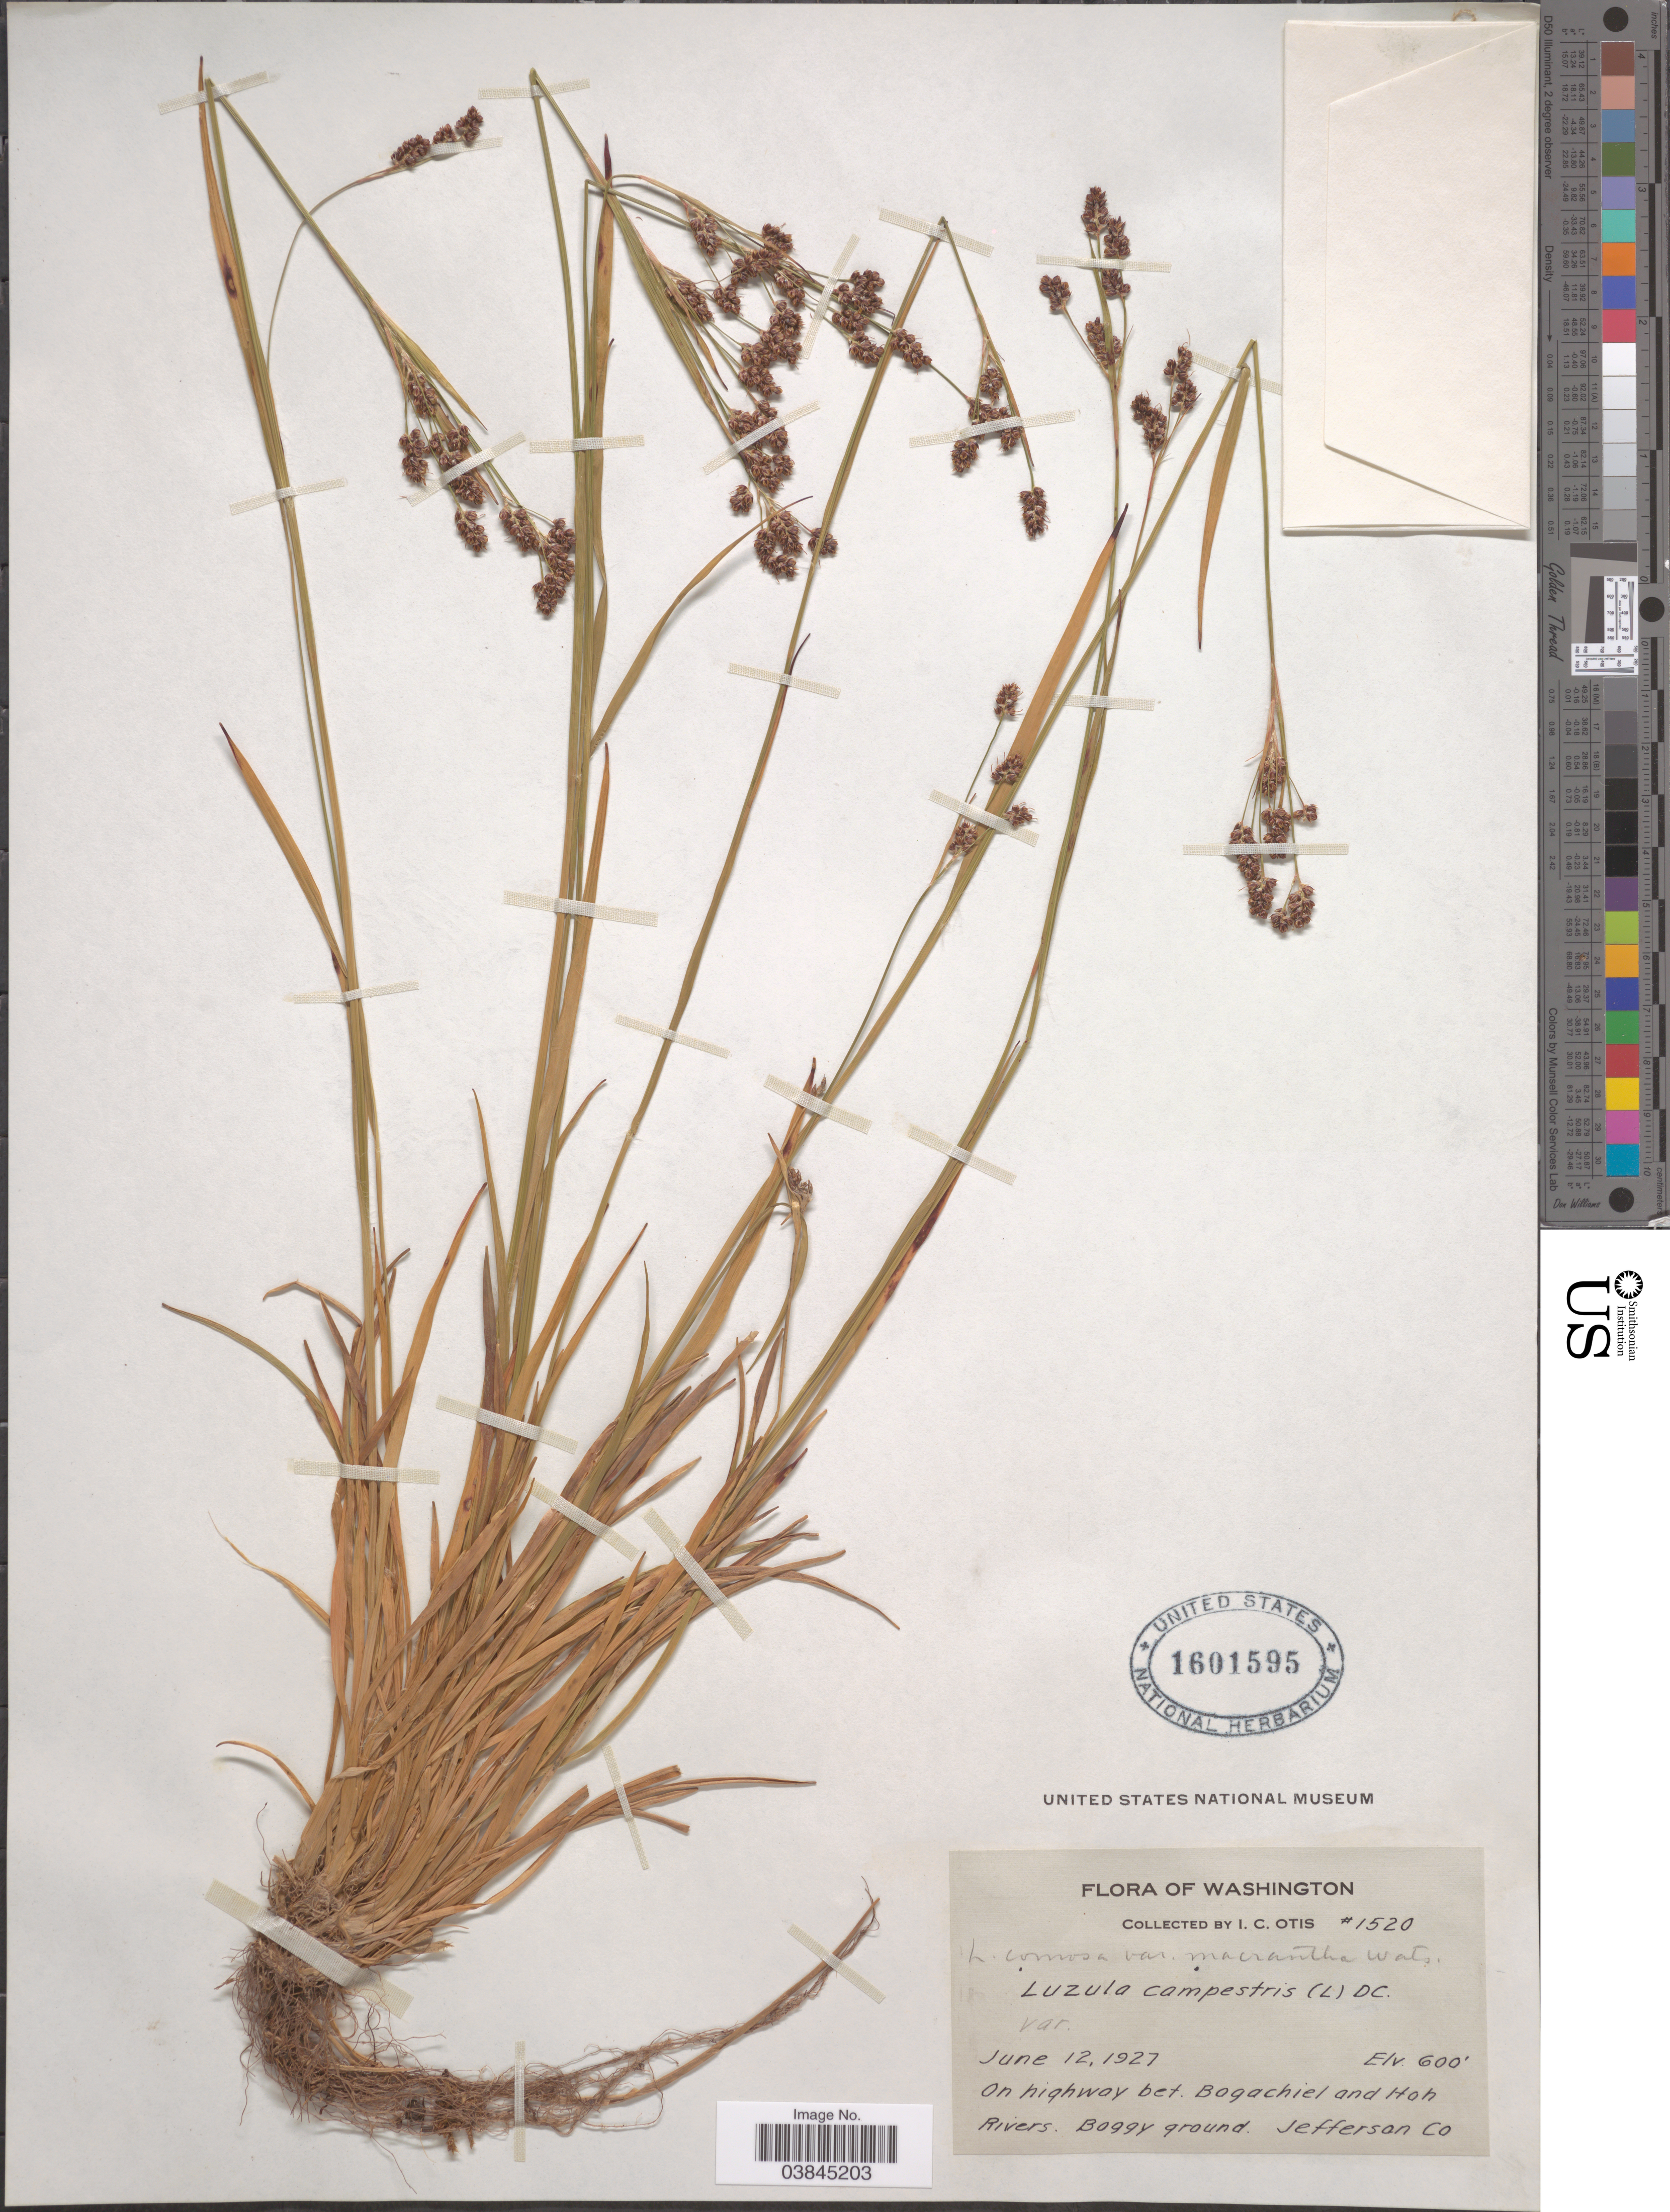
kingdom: Plantae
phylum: Tracheophyta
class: Liliopsida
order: Poales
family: Juncaceae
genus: Luzula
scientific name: Luzula campestris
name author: (L.) DC.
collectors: I. C. Otis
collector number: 1520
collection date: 1927-06-12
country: United States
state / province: Washington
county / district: Jefferson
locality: On highway bet. Bogachiel and Hoh Rivers. Jefferson Co.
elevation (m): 183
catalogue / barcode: US 1601595